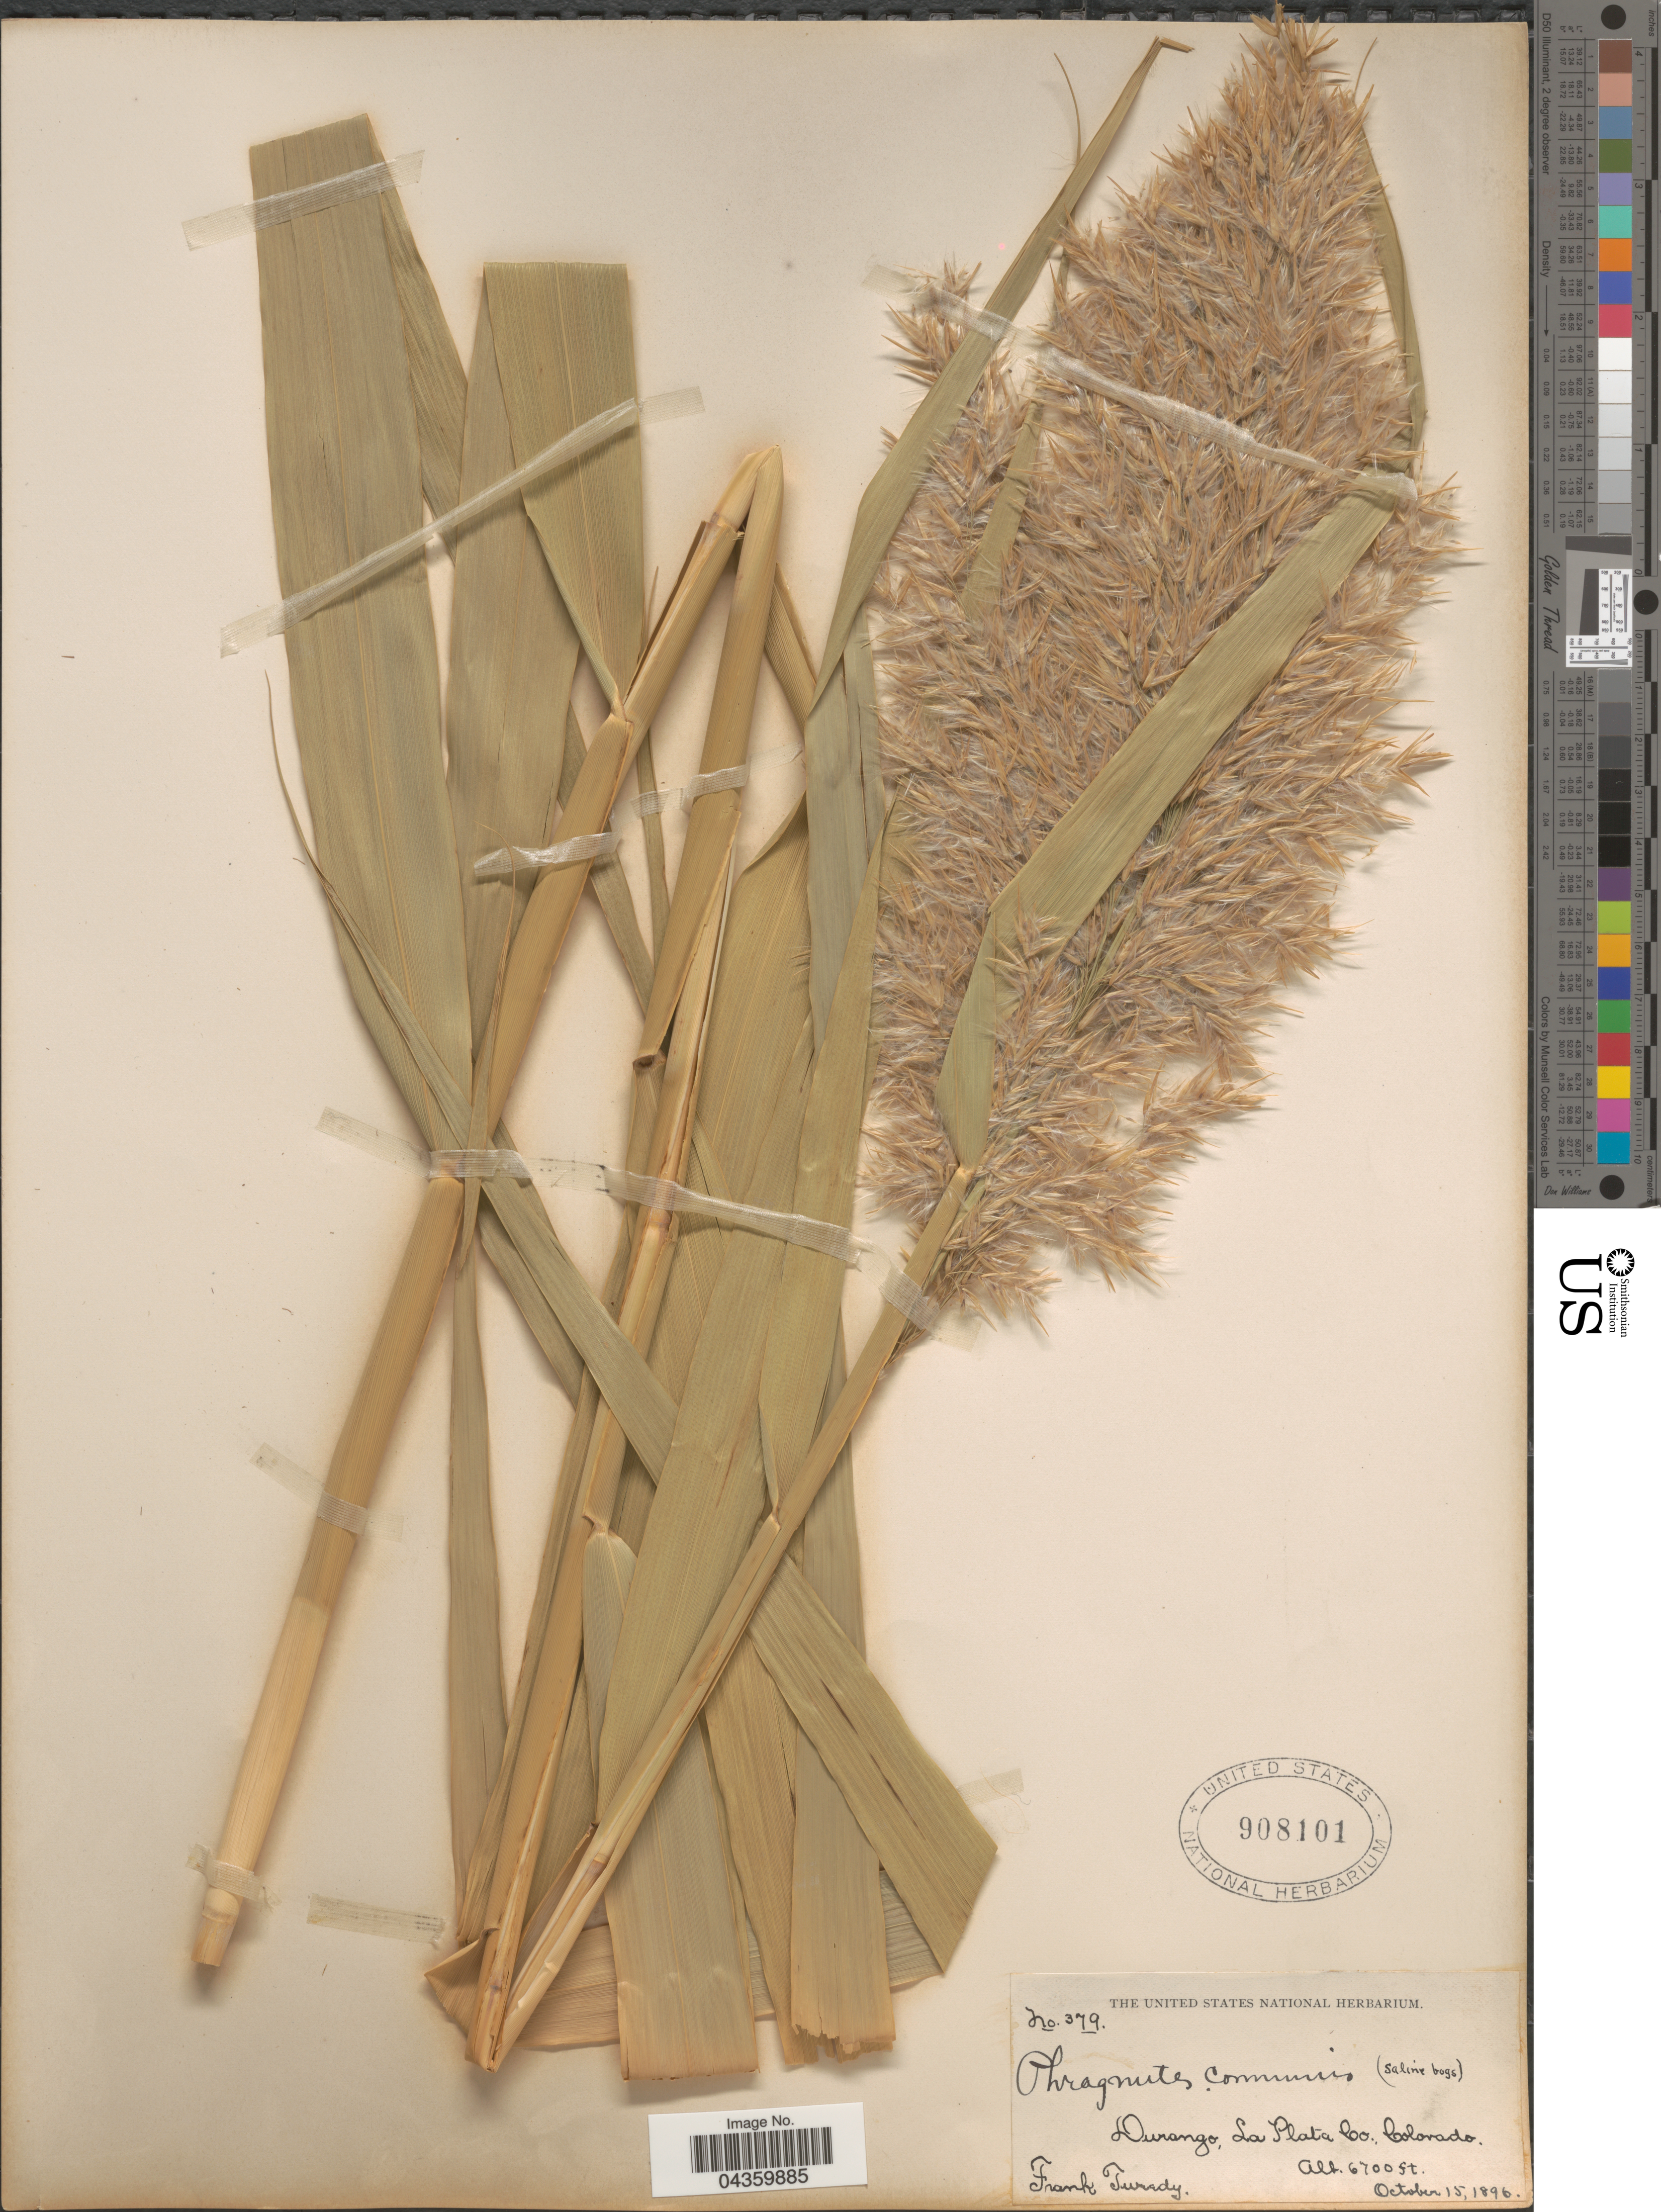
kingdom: Plantae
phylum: Tracheophyta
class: Liliopsida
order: Poales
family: Poaceae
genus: Phragmites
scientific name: Phragmites australis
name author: (Cav.) Trin. ex Steud.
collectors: F. Tweedy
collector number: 379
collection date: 1896-10-15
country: United States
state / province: Colorado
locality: Durango, La Plata Co.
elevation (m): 2042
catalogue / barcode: US 908101